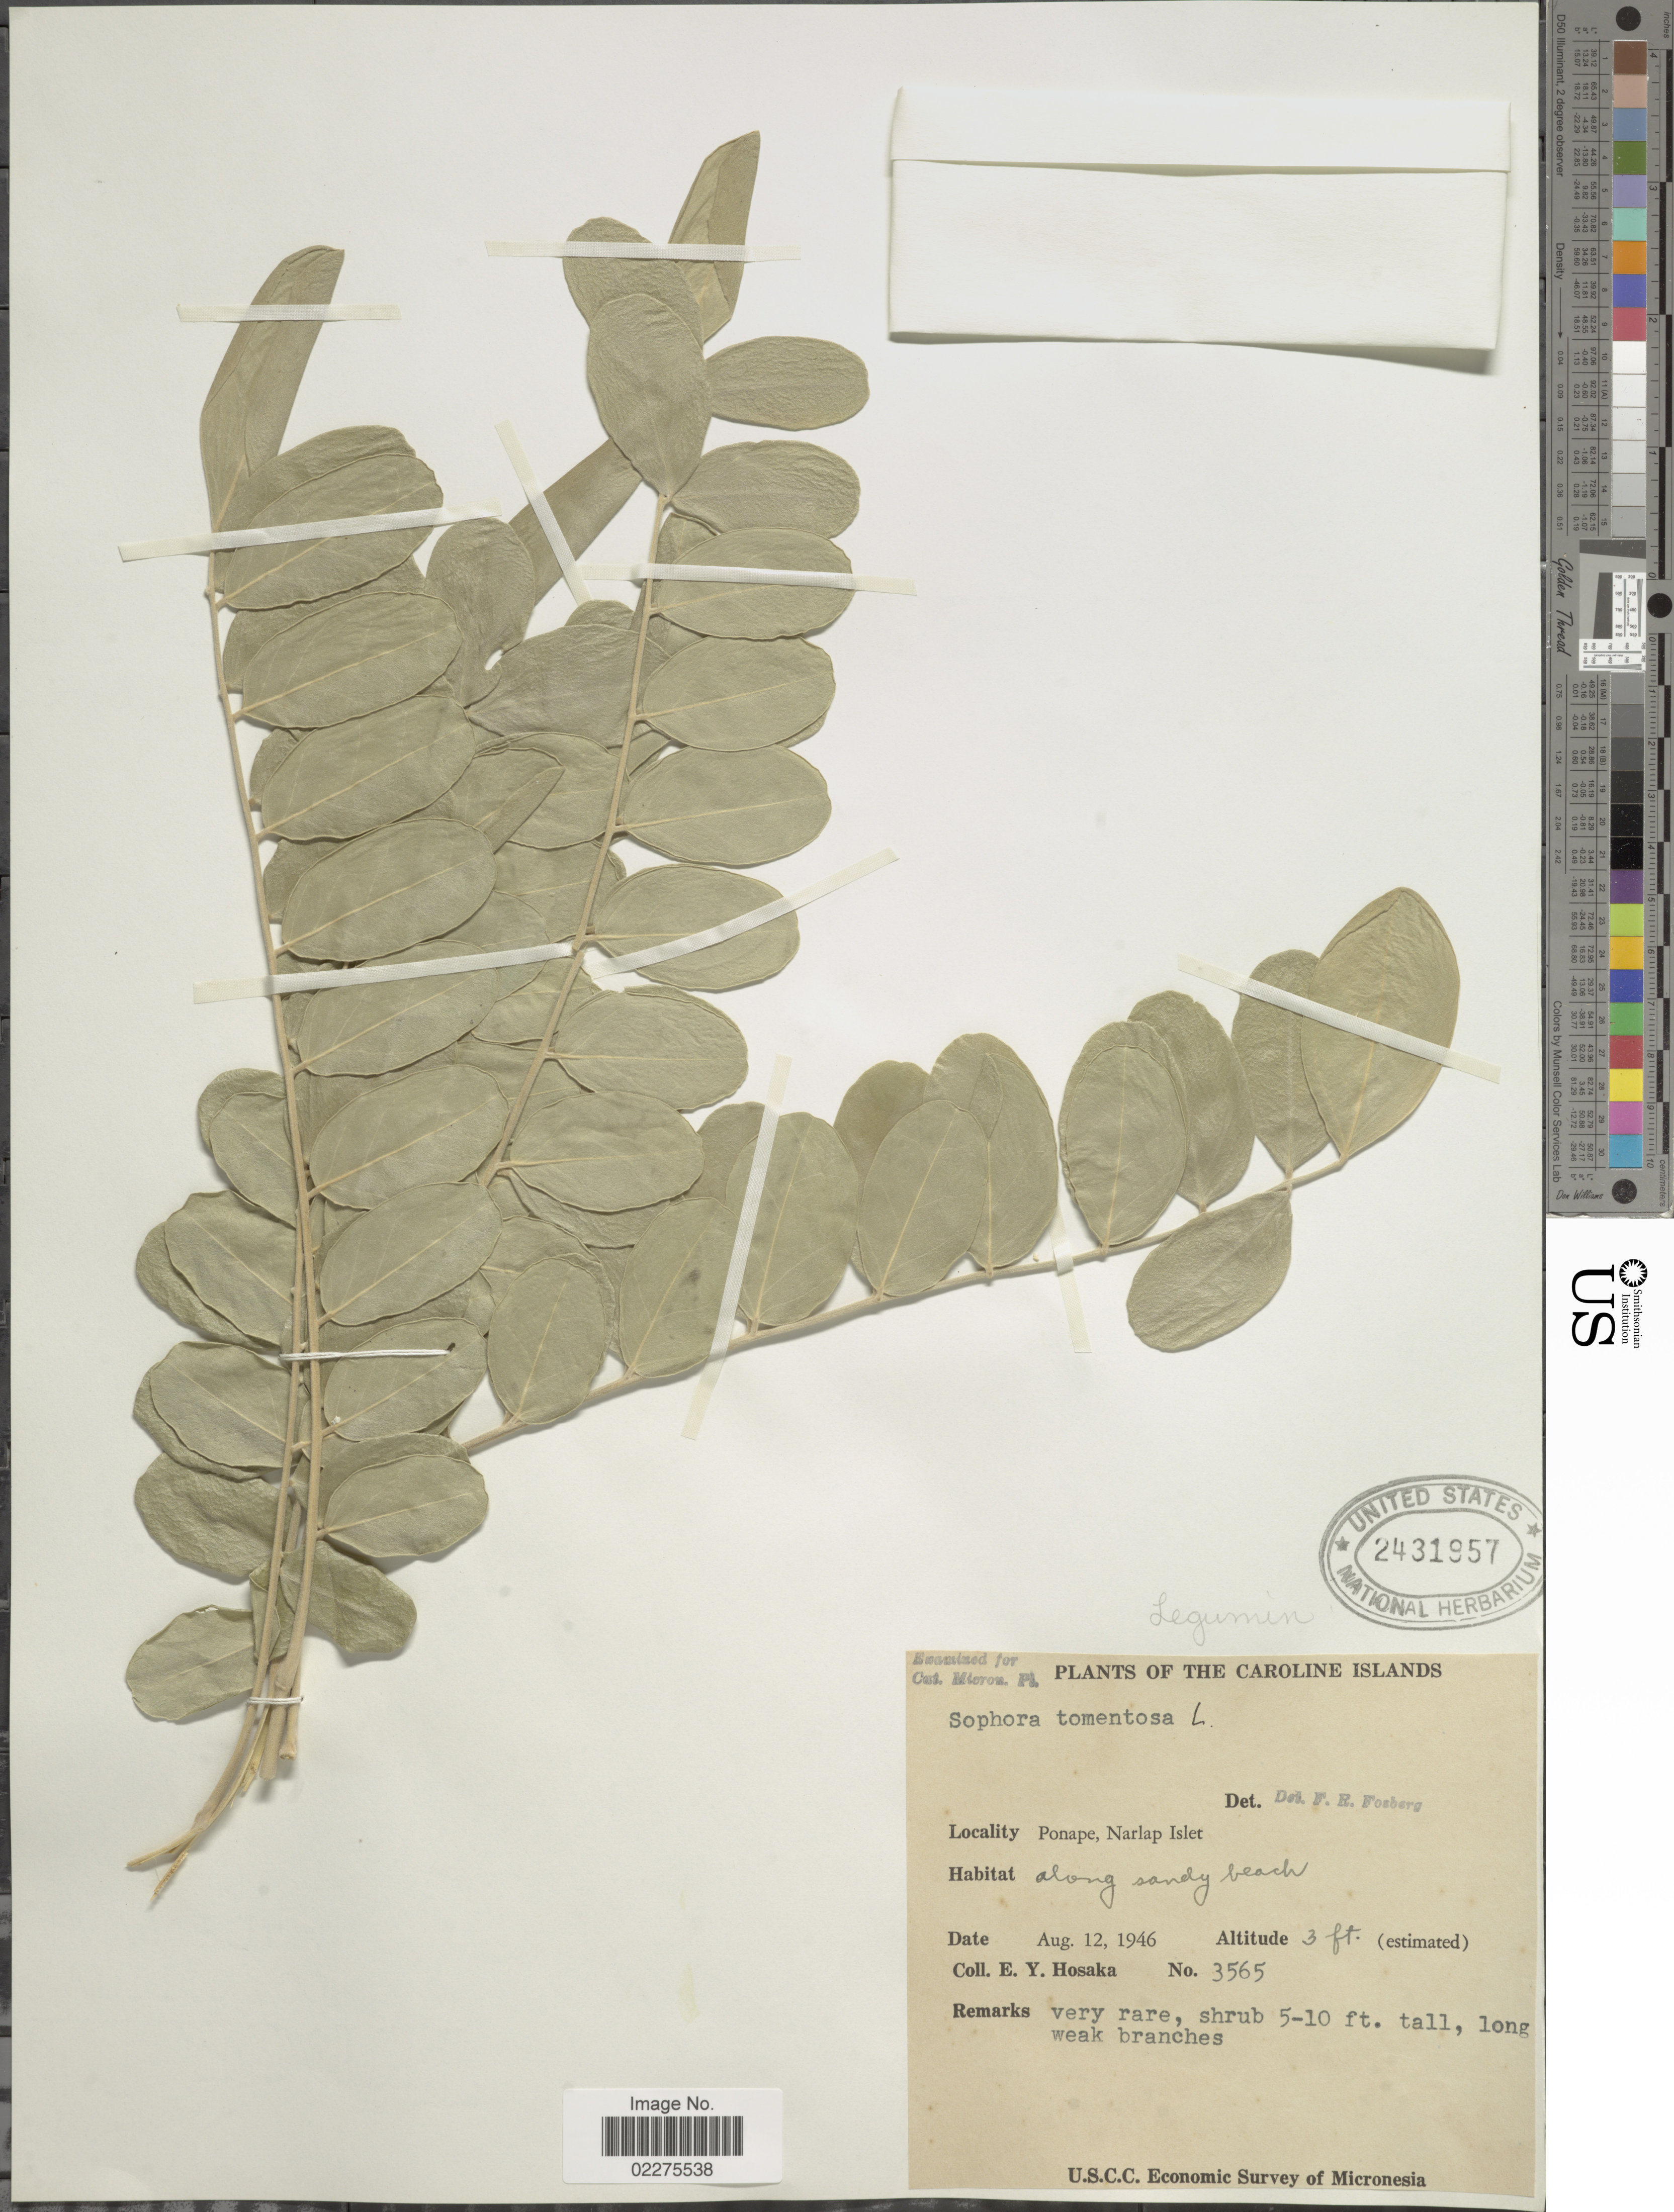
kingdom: Plantae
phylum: Tracheophyta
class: Magnoliopsida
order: Fabales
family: Fabaceae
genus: Sophora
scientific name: Sophora tomentosa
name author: L.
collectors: E. Y. Hosaka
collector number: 3565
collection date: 1946-08-12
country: Micronesia, Federated States of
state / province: Pohnpei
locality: Caroline Islands. Ponape, Narlap Islet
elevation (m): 1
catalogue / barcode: US 2431957